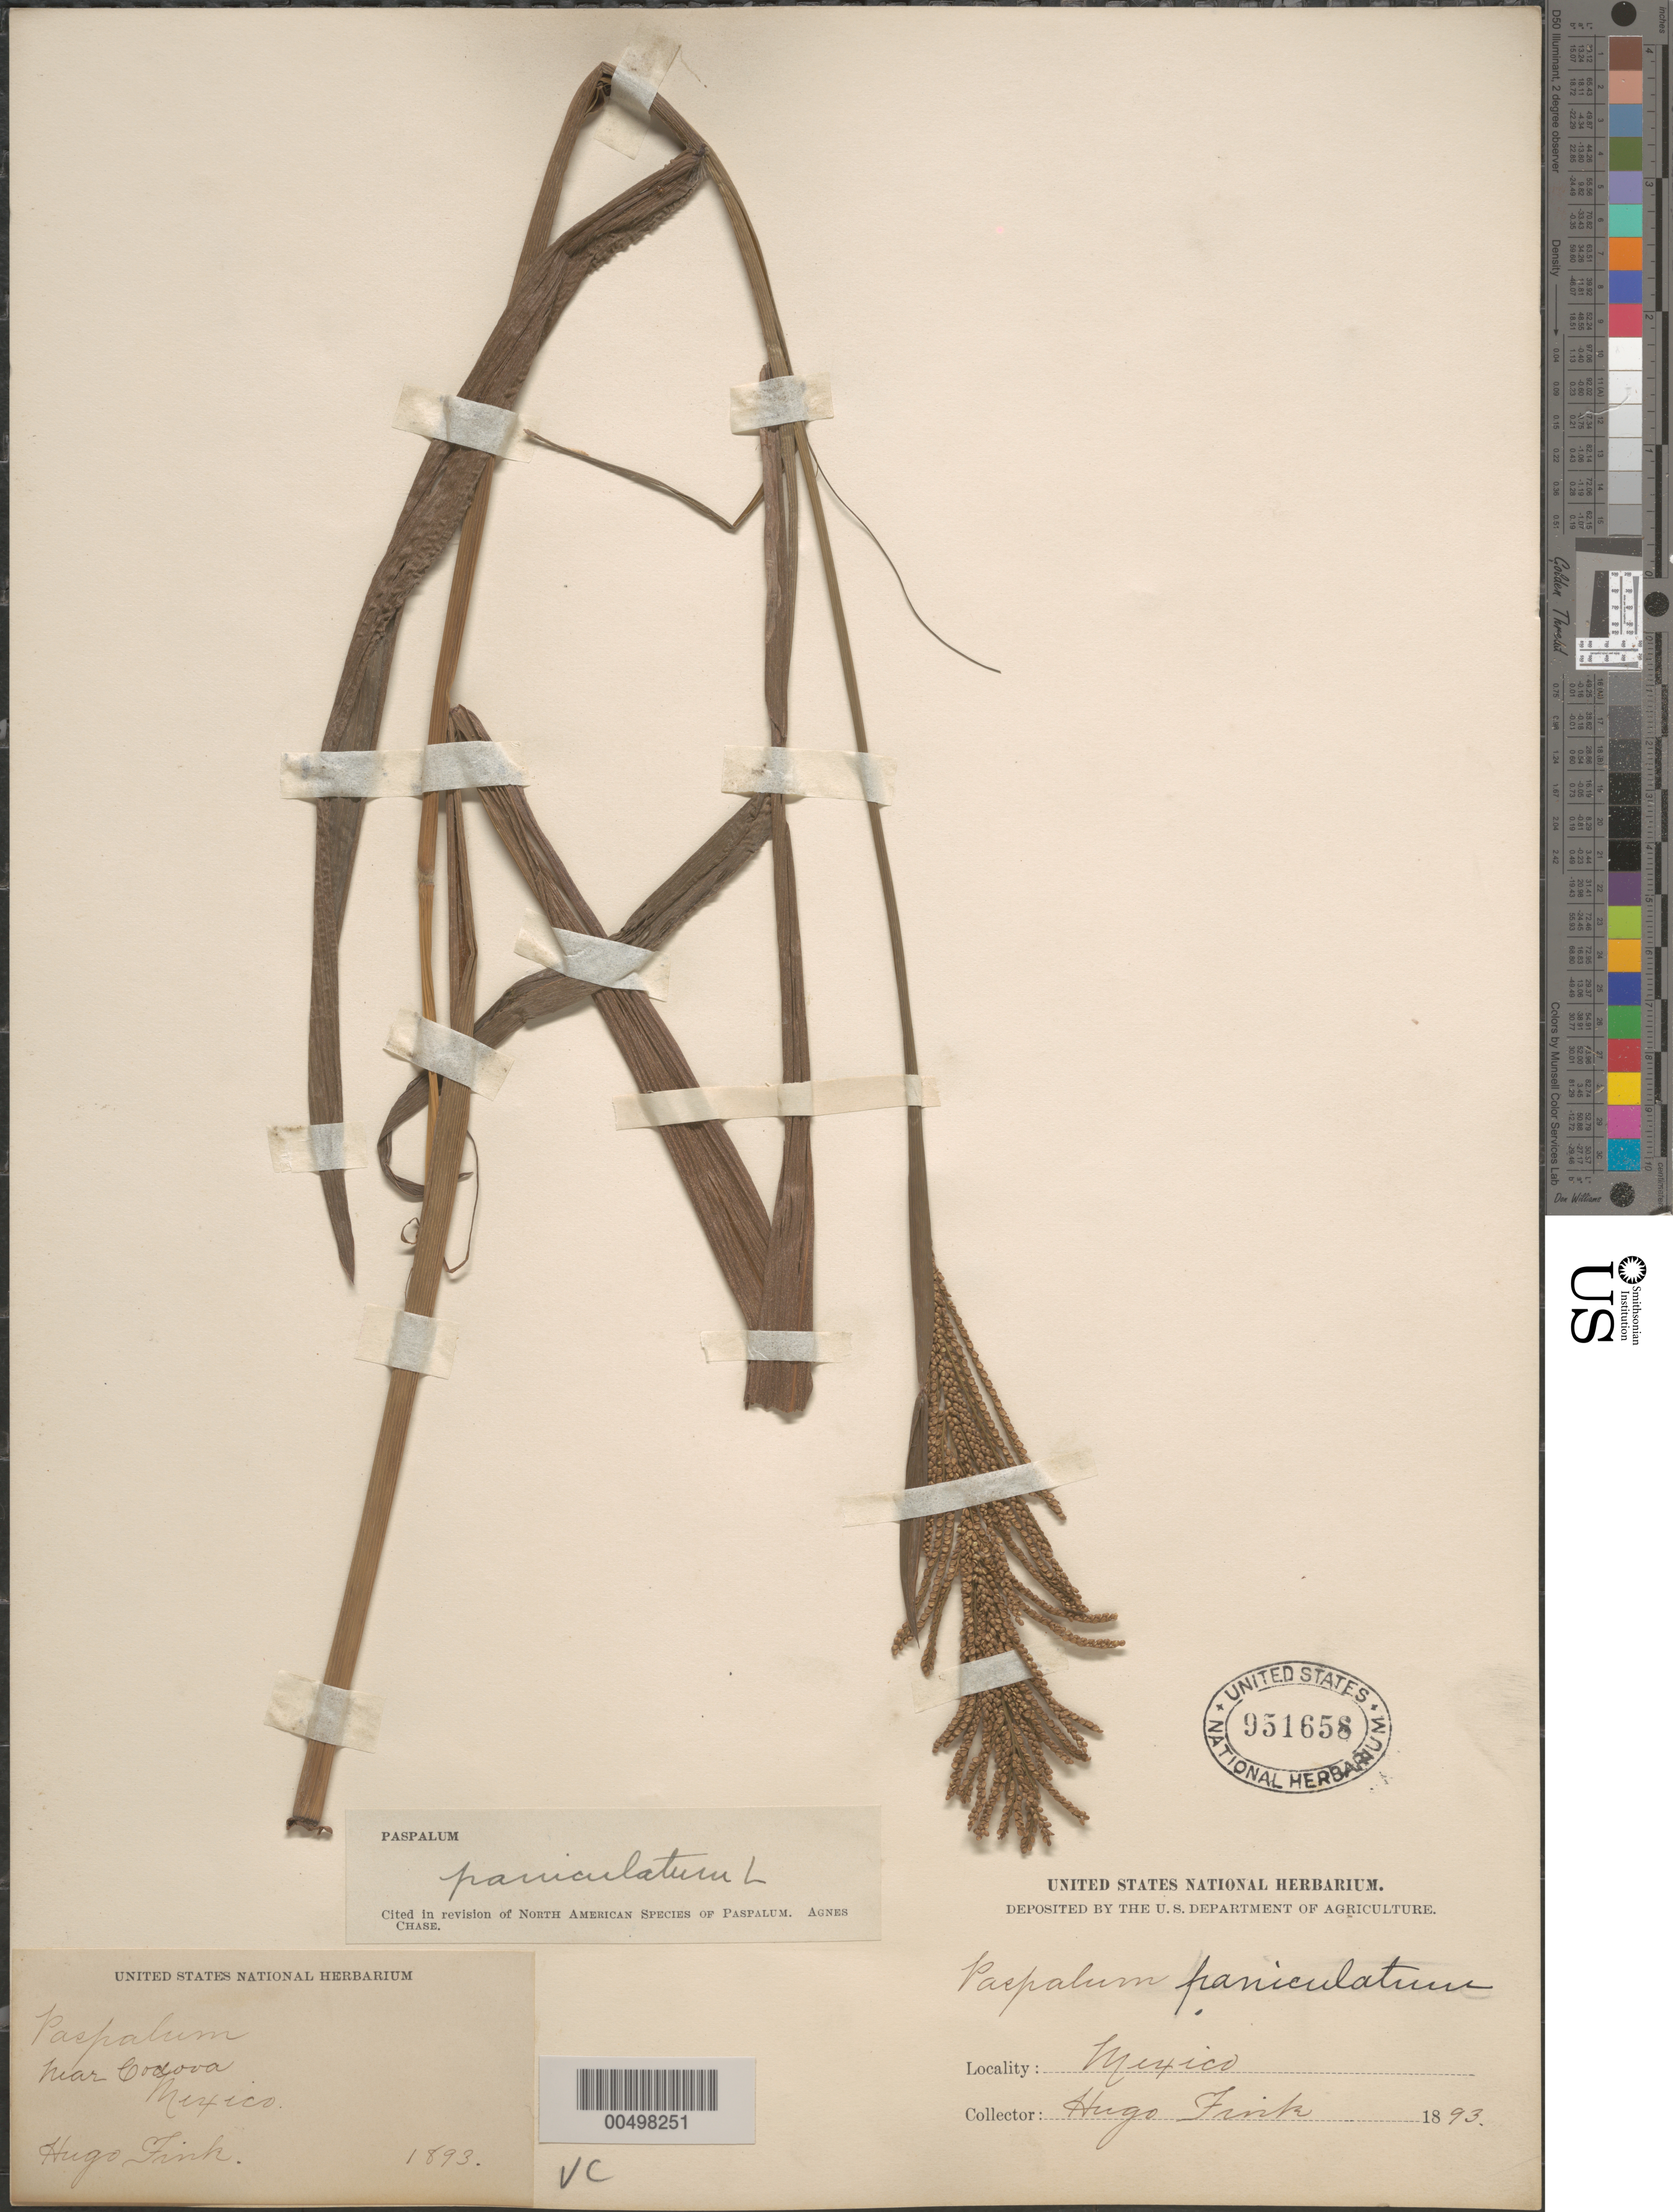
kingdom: Plantae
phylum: Tracheophyta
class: Liliopsida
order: Poales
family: Poaceae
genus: Paspalum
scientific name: Paspalum paniculatum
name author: L.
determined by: Chase, [M.] Agnes, (US)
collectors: H. Fink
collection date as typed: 1893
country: Mexico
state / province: Veracruz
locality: Near Codova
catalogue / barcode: US 951658